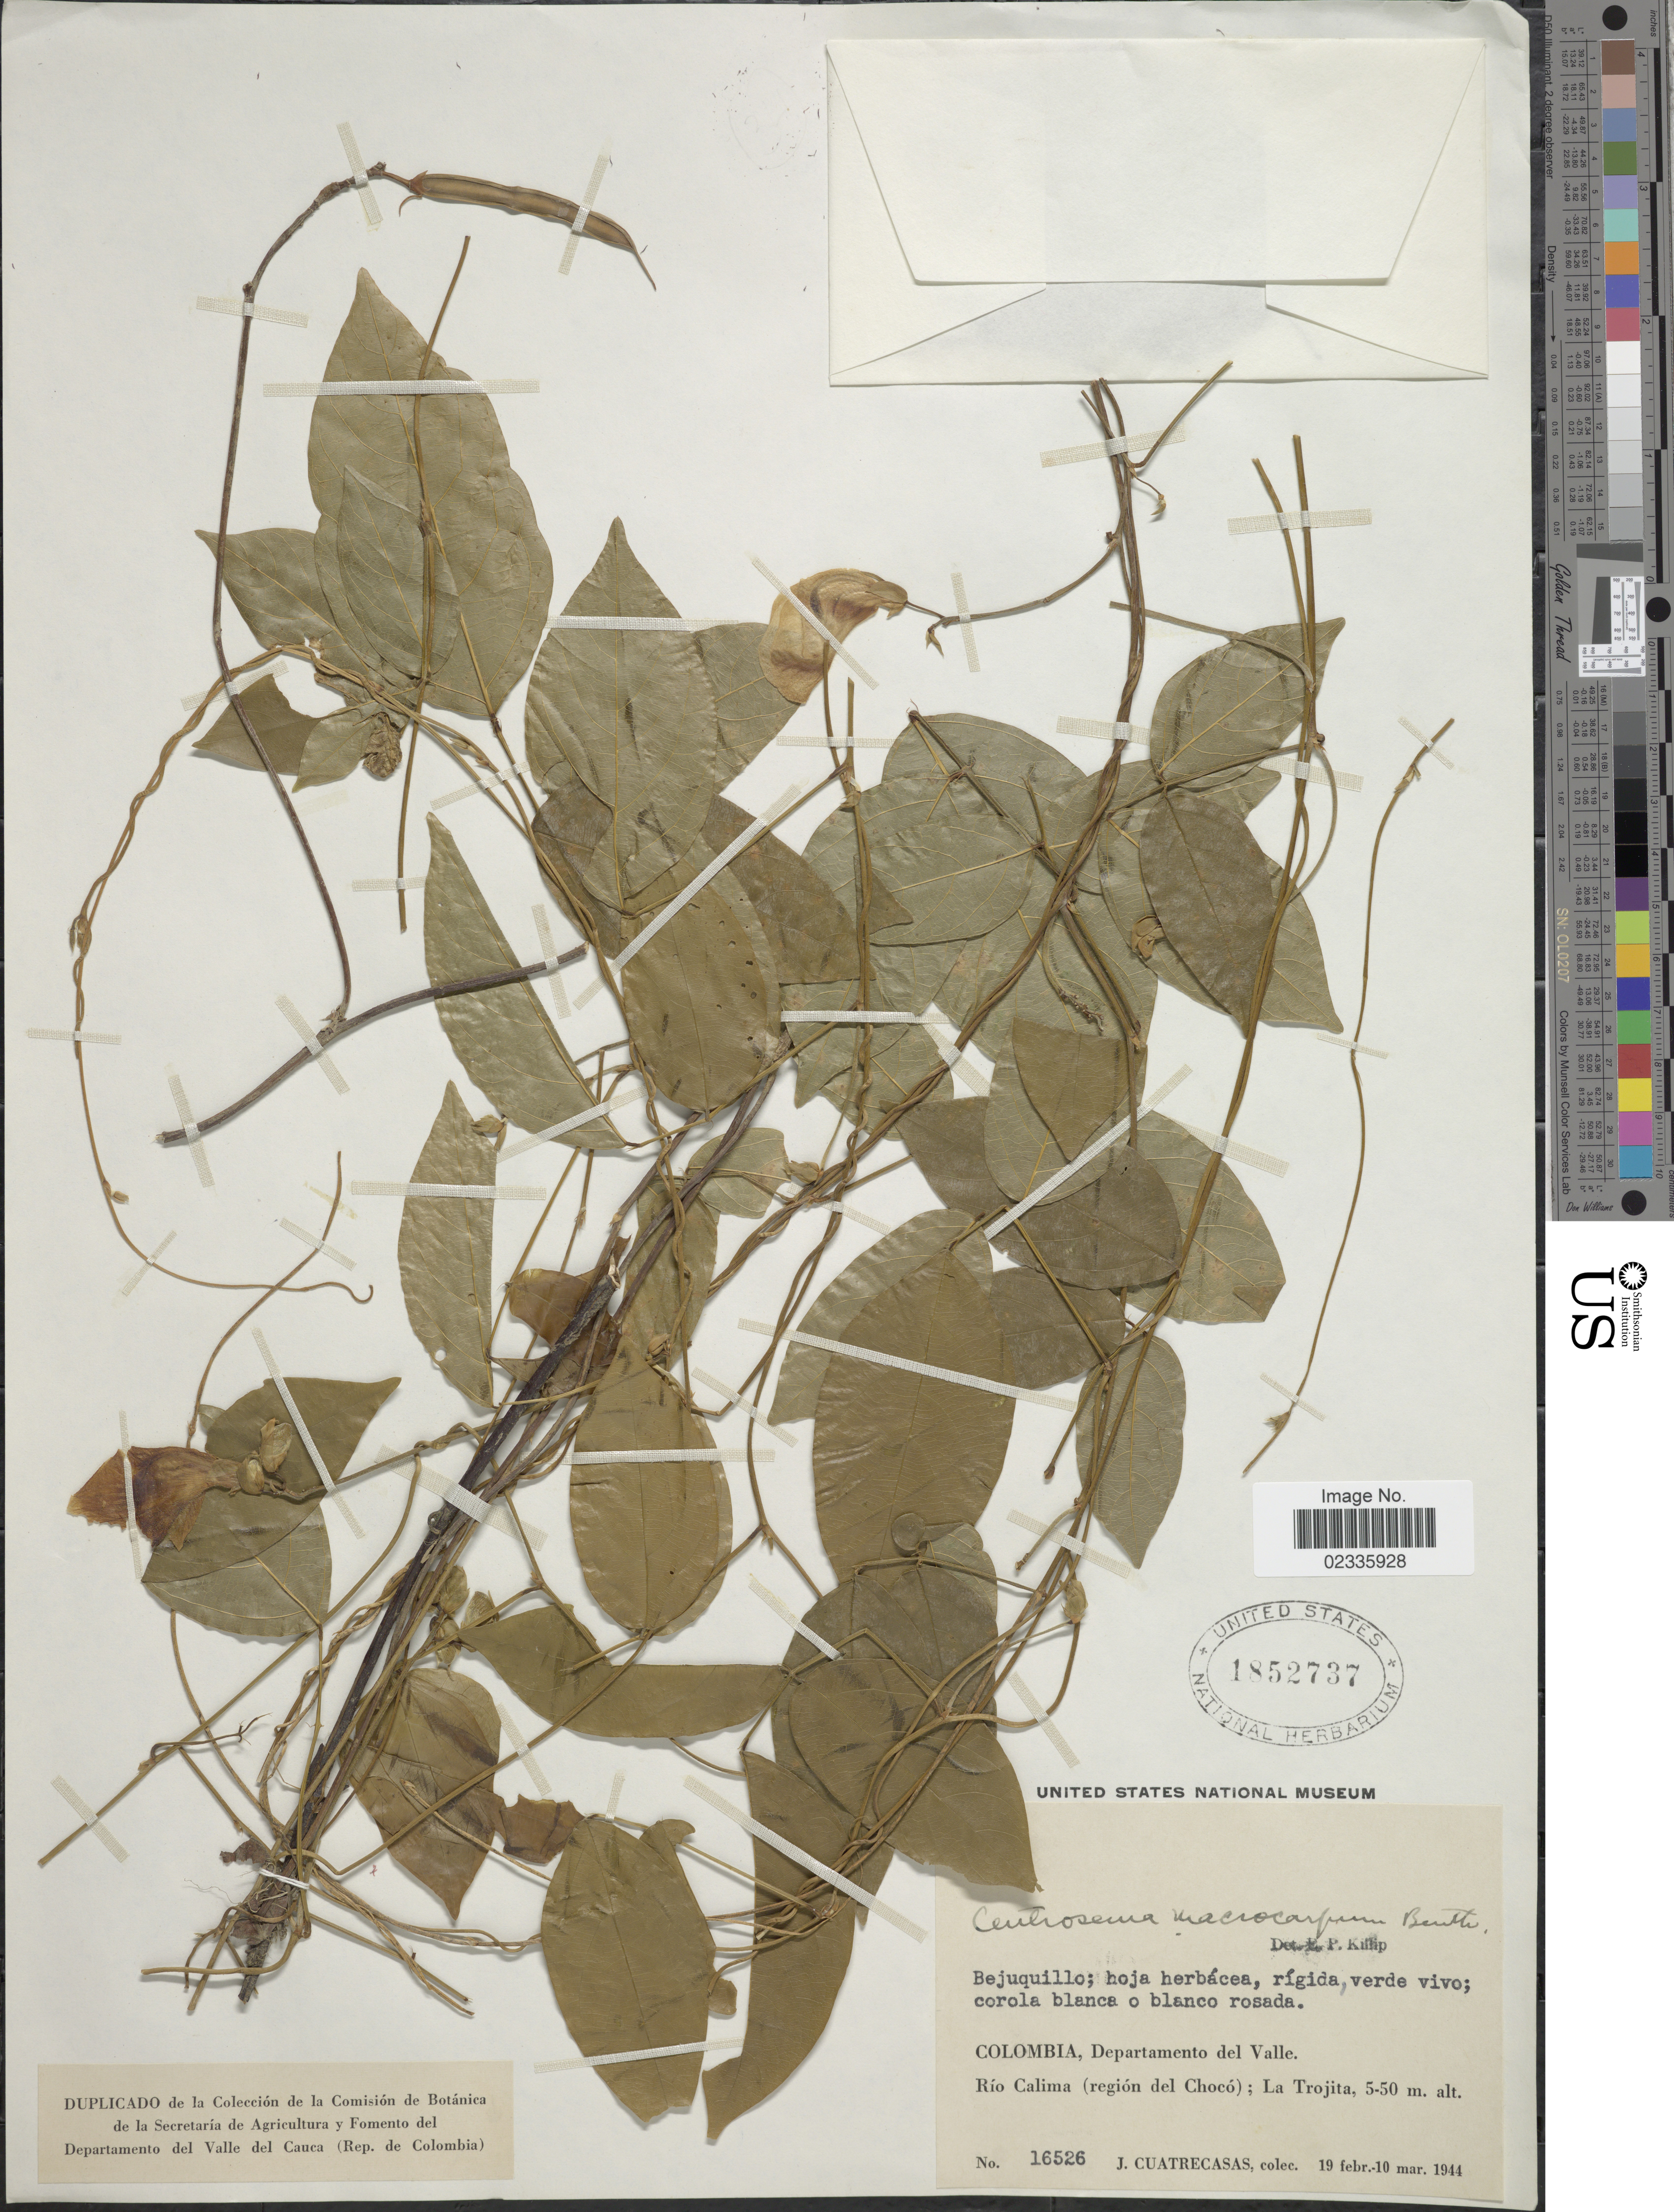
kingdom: Plantae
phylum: Tracheophyta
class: Magnoliopsida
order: Fabales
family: Fabaceae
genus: Centrosema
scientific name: Centrosema macrocarpum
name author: Benth.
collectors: J. Cuatrecasas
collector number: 16526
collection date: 1944-02-19/1944-03-10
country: Colombia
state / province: Valle del Cauca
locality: Departamento del Valle. Río Calima (región del Chocó); La Trojita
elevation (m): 5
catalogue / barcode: US 1852737